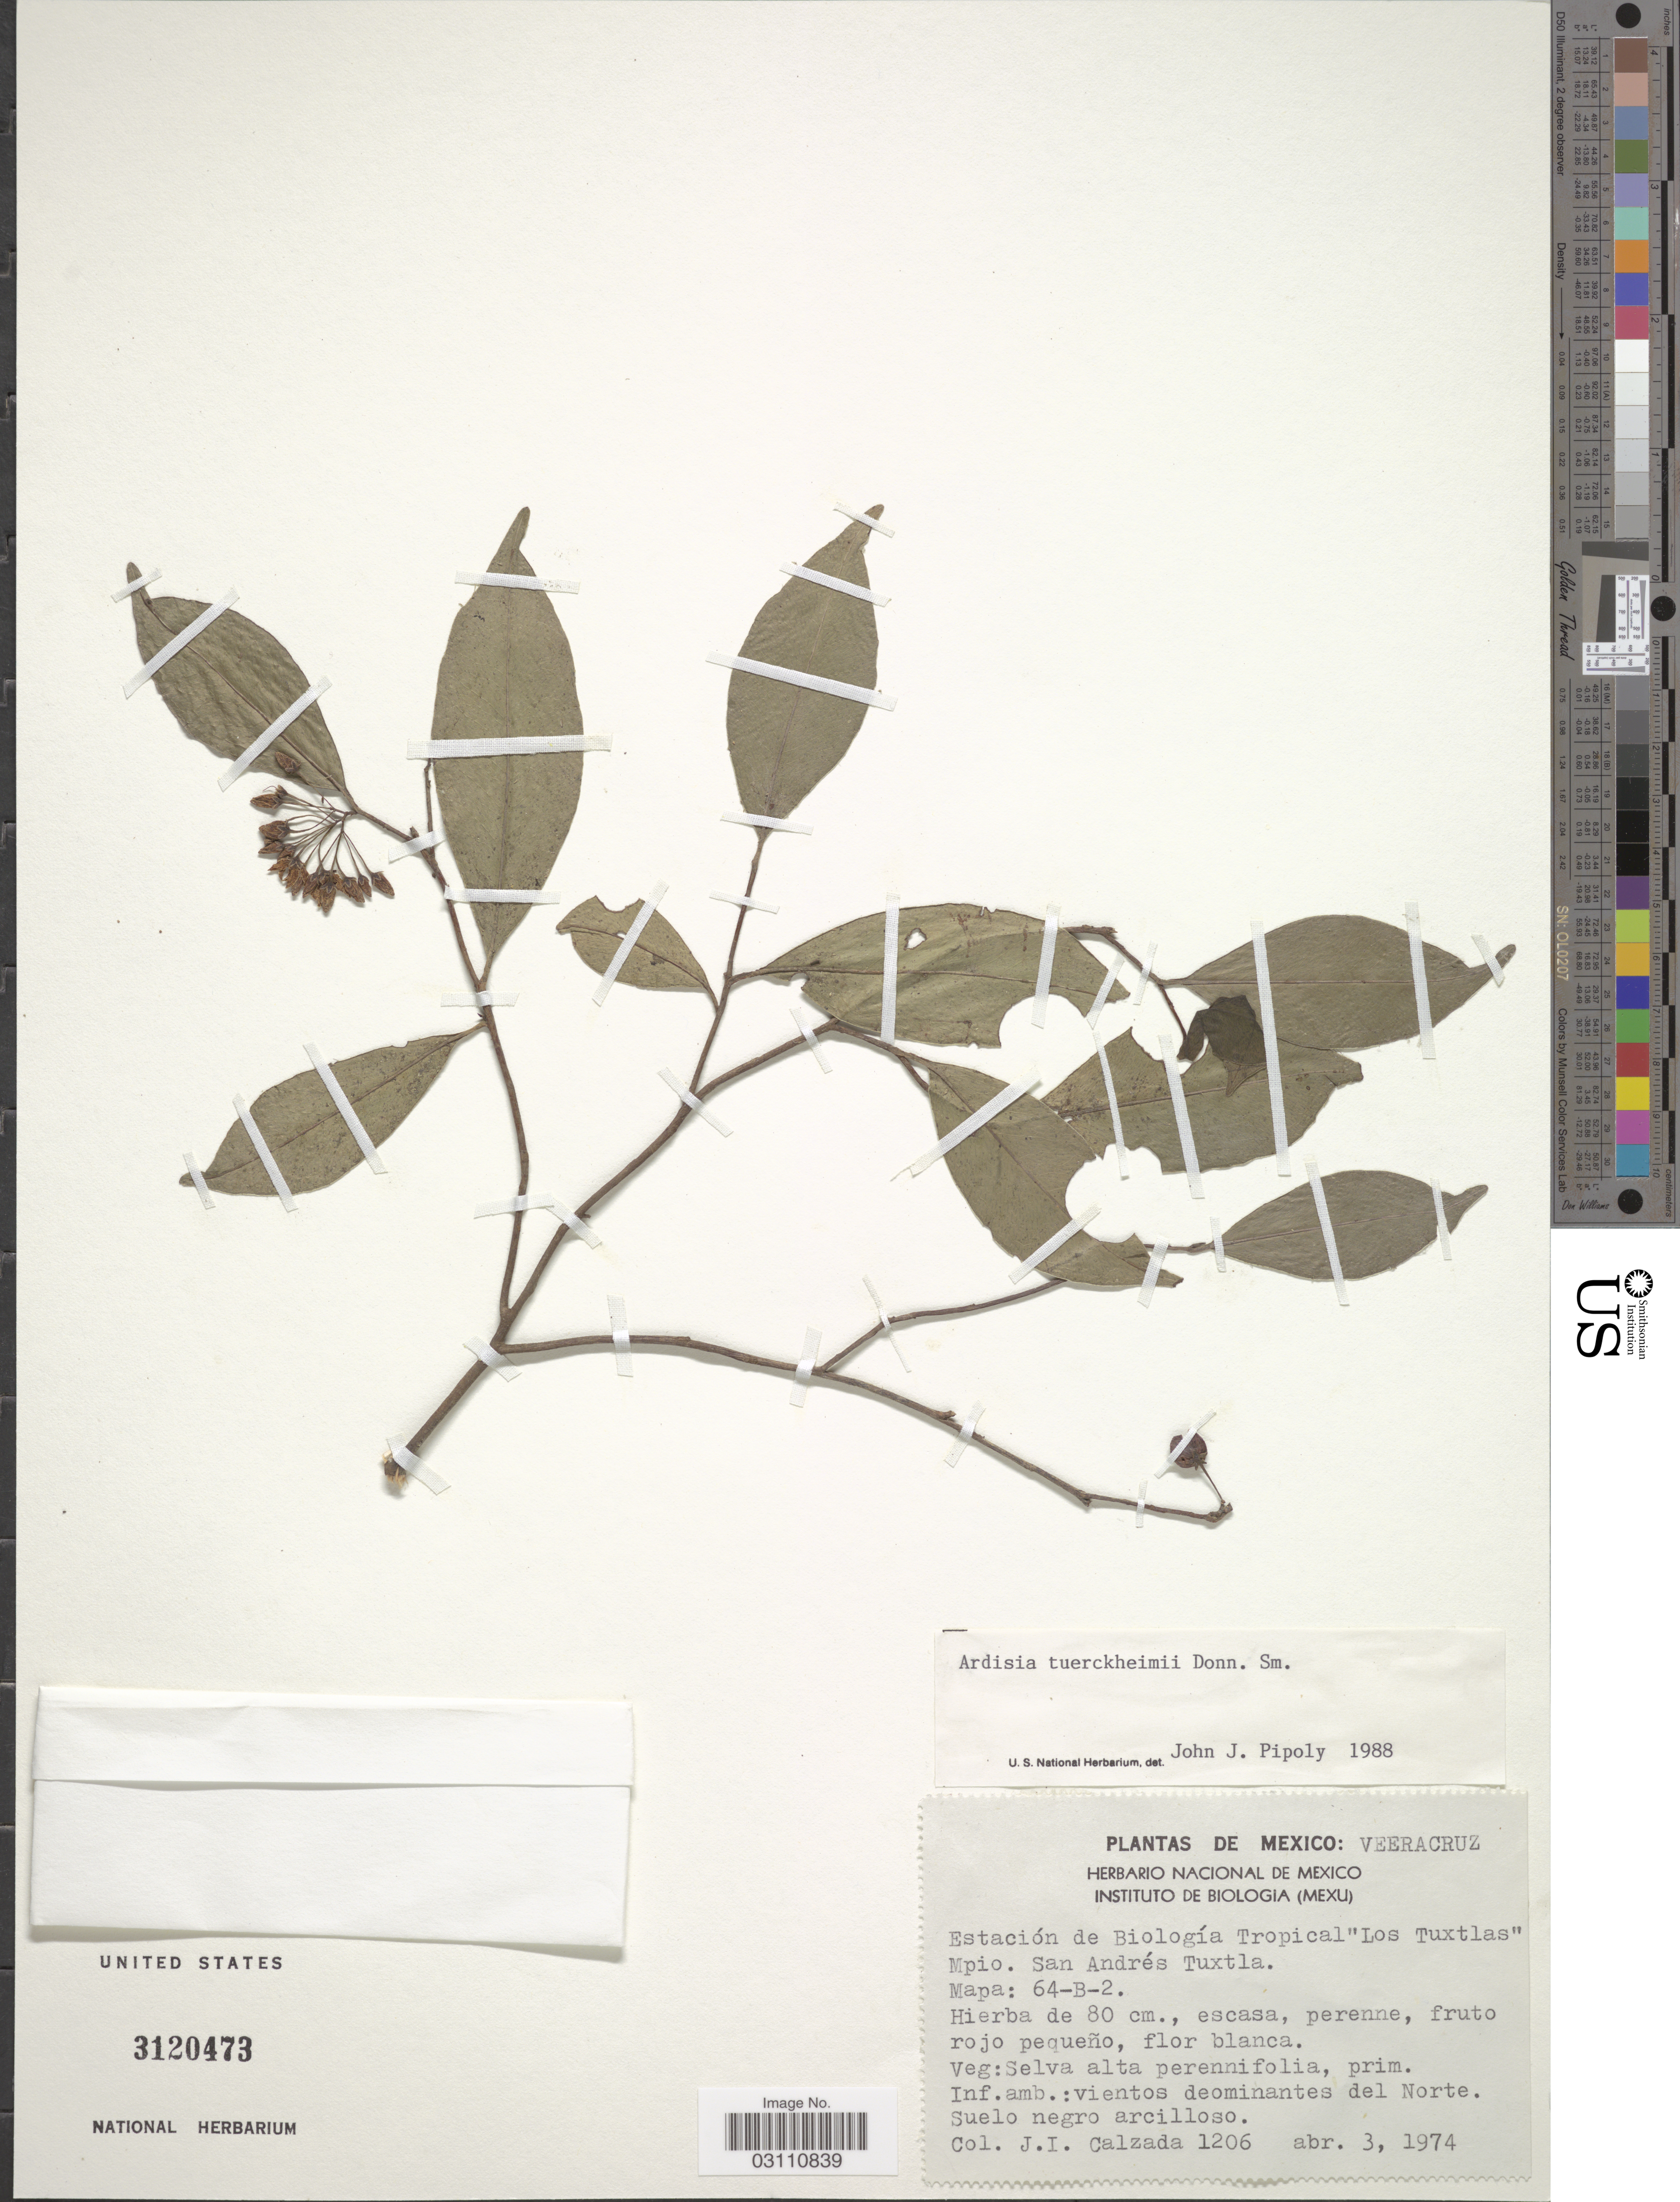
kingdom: Plantae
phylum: Tracheophyta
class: Magnoliopsida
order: Ericales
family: Primulaceae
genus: Ardisia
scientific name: Ardisia tuerckheimii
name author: Donn. Sm.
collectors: J. I. Calzada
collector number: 1206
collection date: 1974-04-03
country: Mexico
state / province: Veracruz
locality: Veracruz. Estación de Biología Tropical "Los Tuxtlas". Mpio. San Andrés Tuxtla. Mapa: 64-B-2.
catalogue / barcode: US 3120473